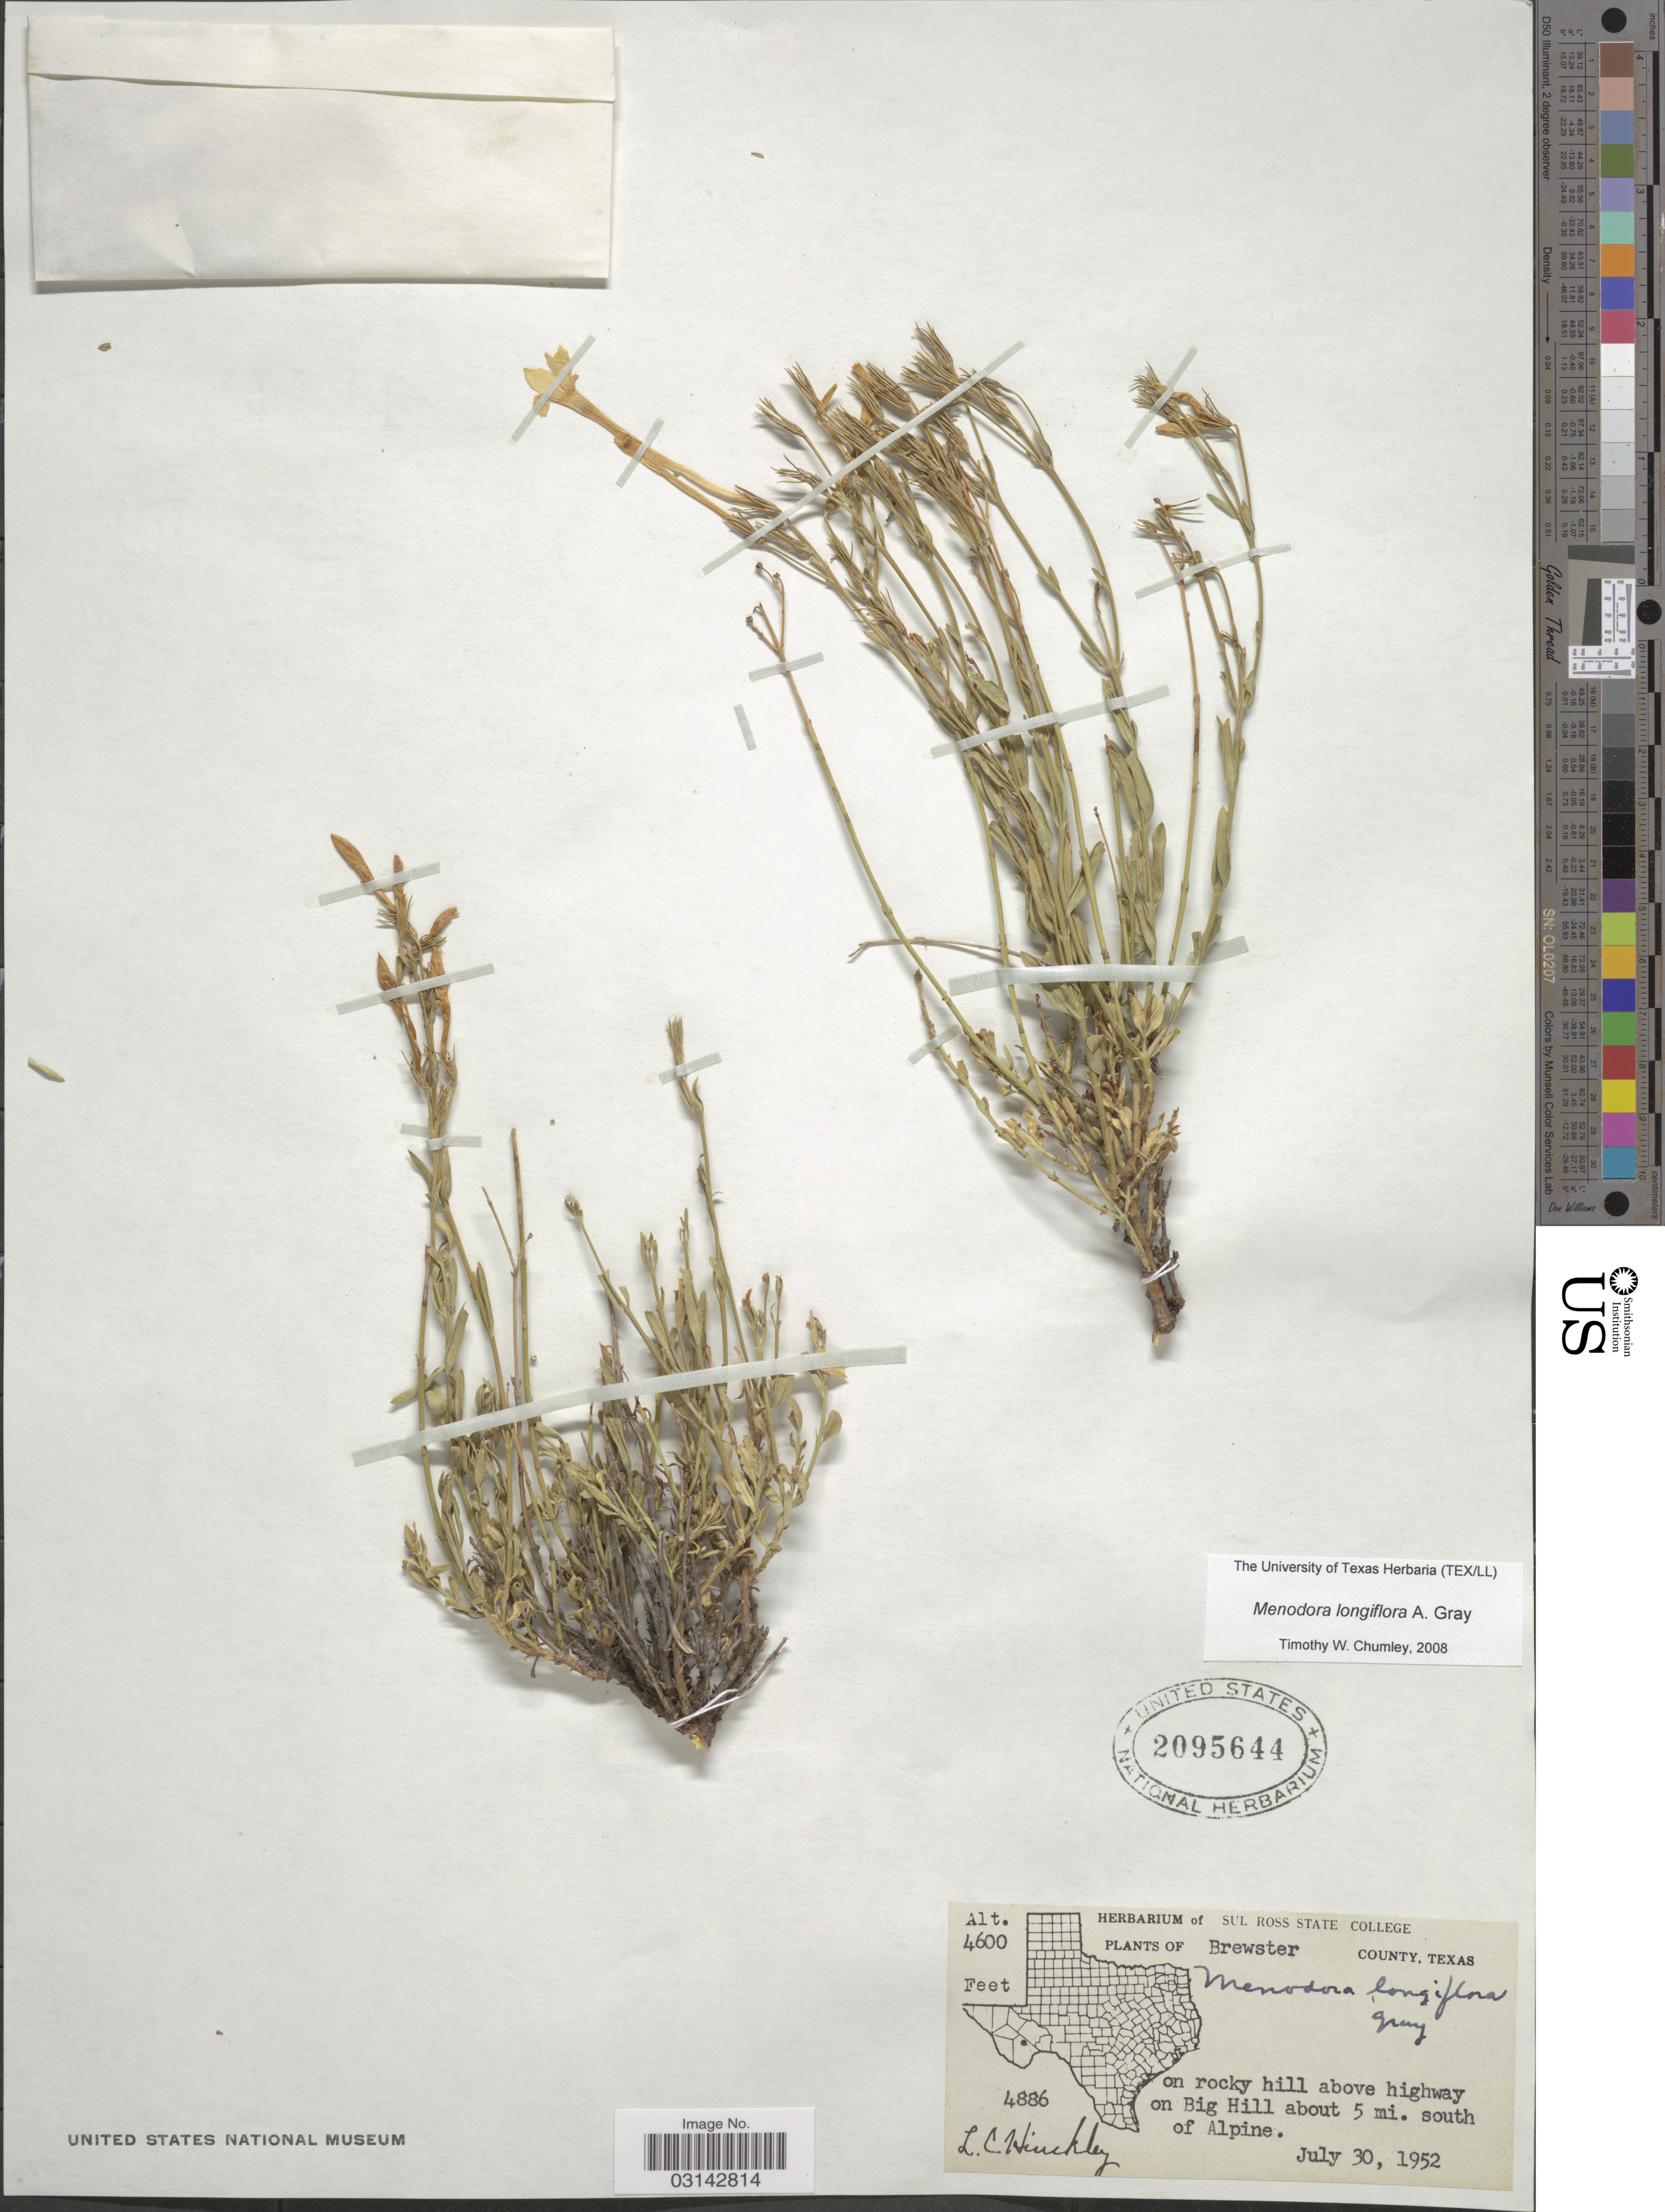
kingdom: Plantae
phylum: Tracheophyta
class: Magnoliopsida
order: Lamiales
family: Oleaceae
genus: Menodora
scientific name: Menodora longiflora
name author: A. Gray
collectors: L. Hinckley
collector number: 4886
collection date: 1952-07-30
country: United States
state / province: Texas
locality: Brewster County. On rocky hill above highway on Big Hill about 5 mi. south of Alpine.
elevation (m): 1402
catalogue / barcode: US 2095644